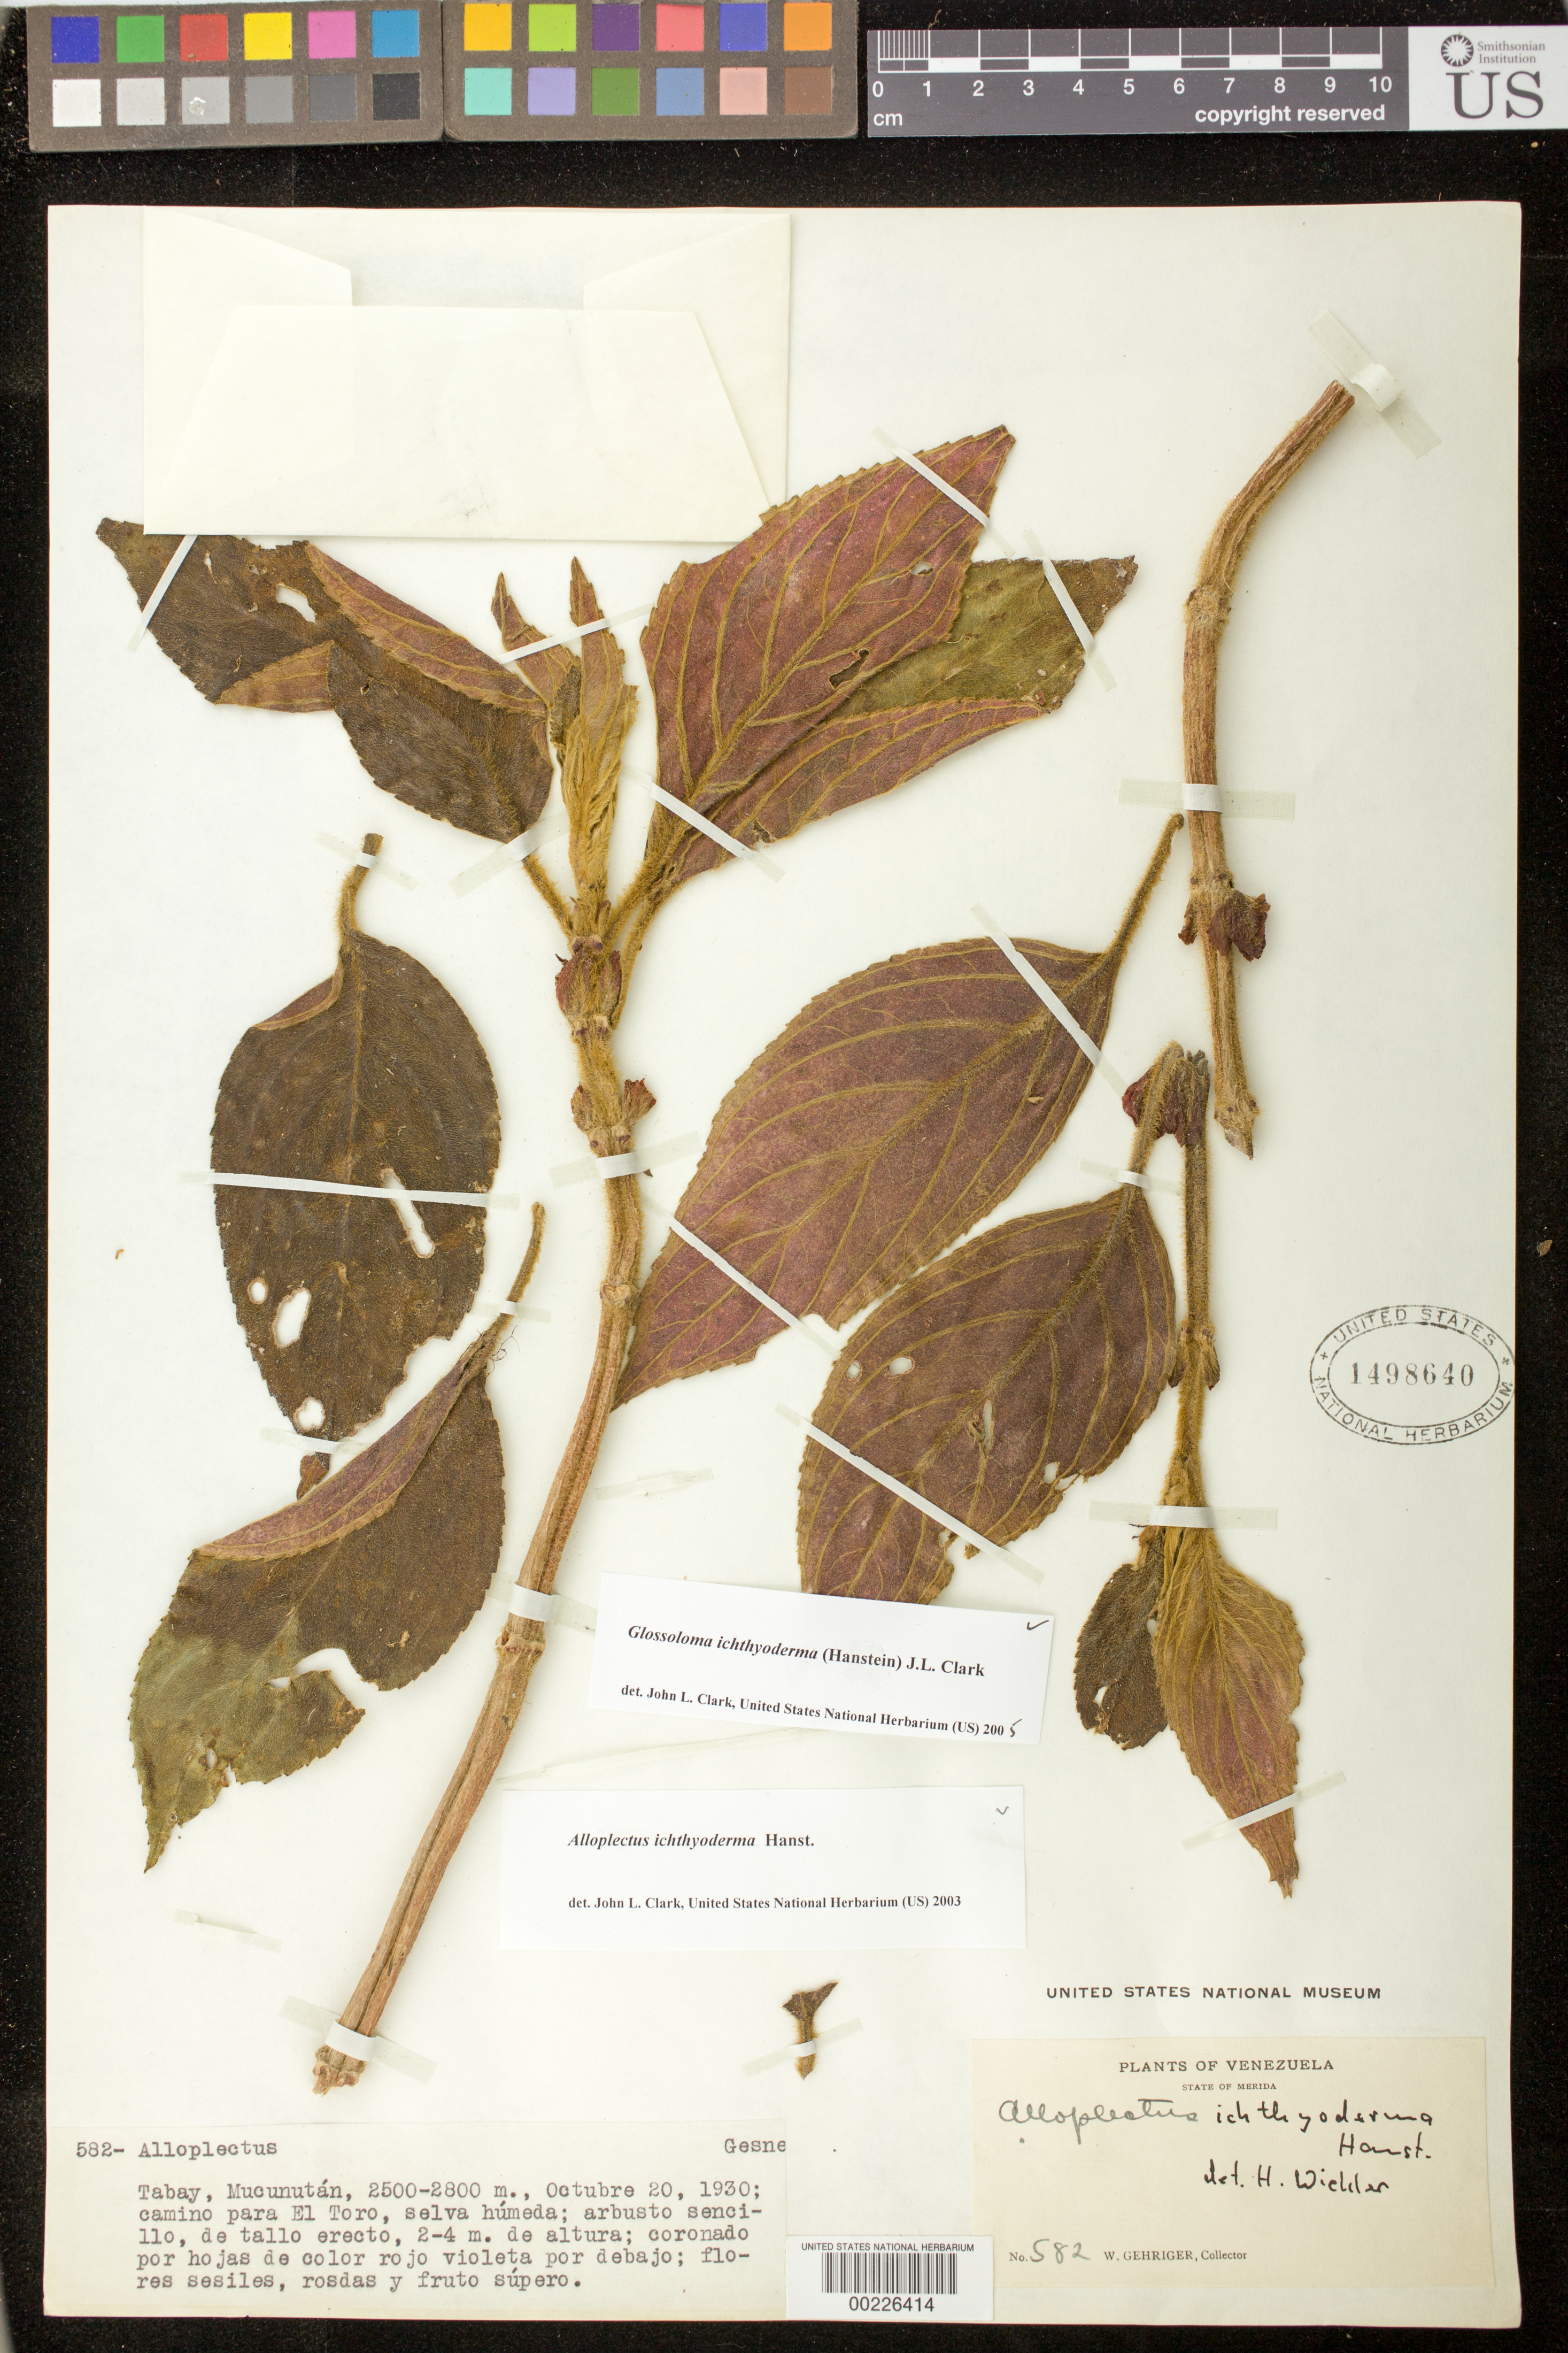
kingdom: Plantae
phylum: Tracheophyta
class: Magnoliopsida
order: Lamiales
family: Gesneriaceae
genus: Glossoloma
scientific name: Glossoloma ichthyoderma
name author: (Hanst.) J.L. Clark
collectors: W. Gehriger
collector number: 582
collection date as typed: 20 Oct 1930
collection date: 1930-10-20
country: Venezuela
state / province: Mérida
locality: Tabay, Mucunutan, road toward El Toro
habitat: Humid forest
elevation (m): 2500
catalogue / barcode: US 1498640